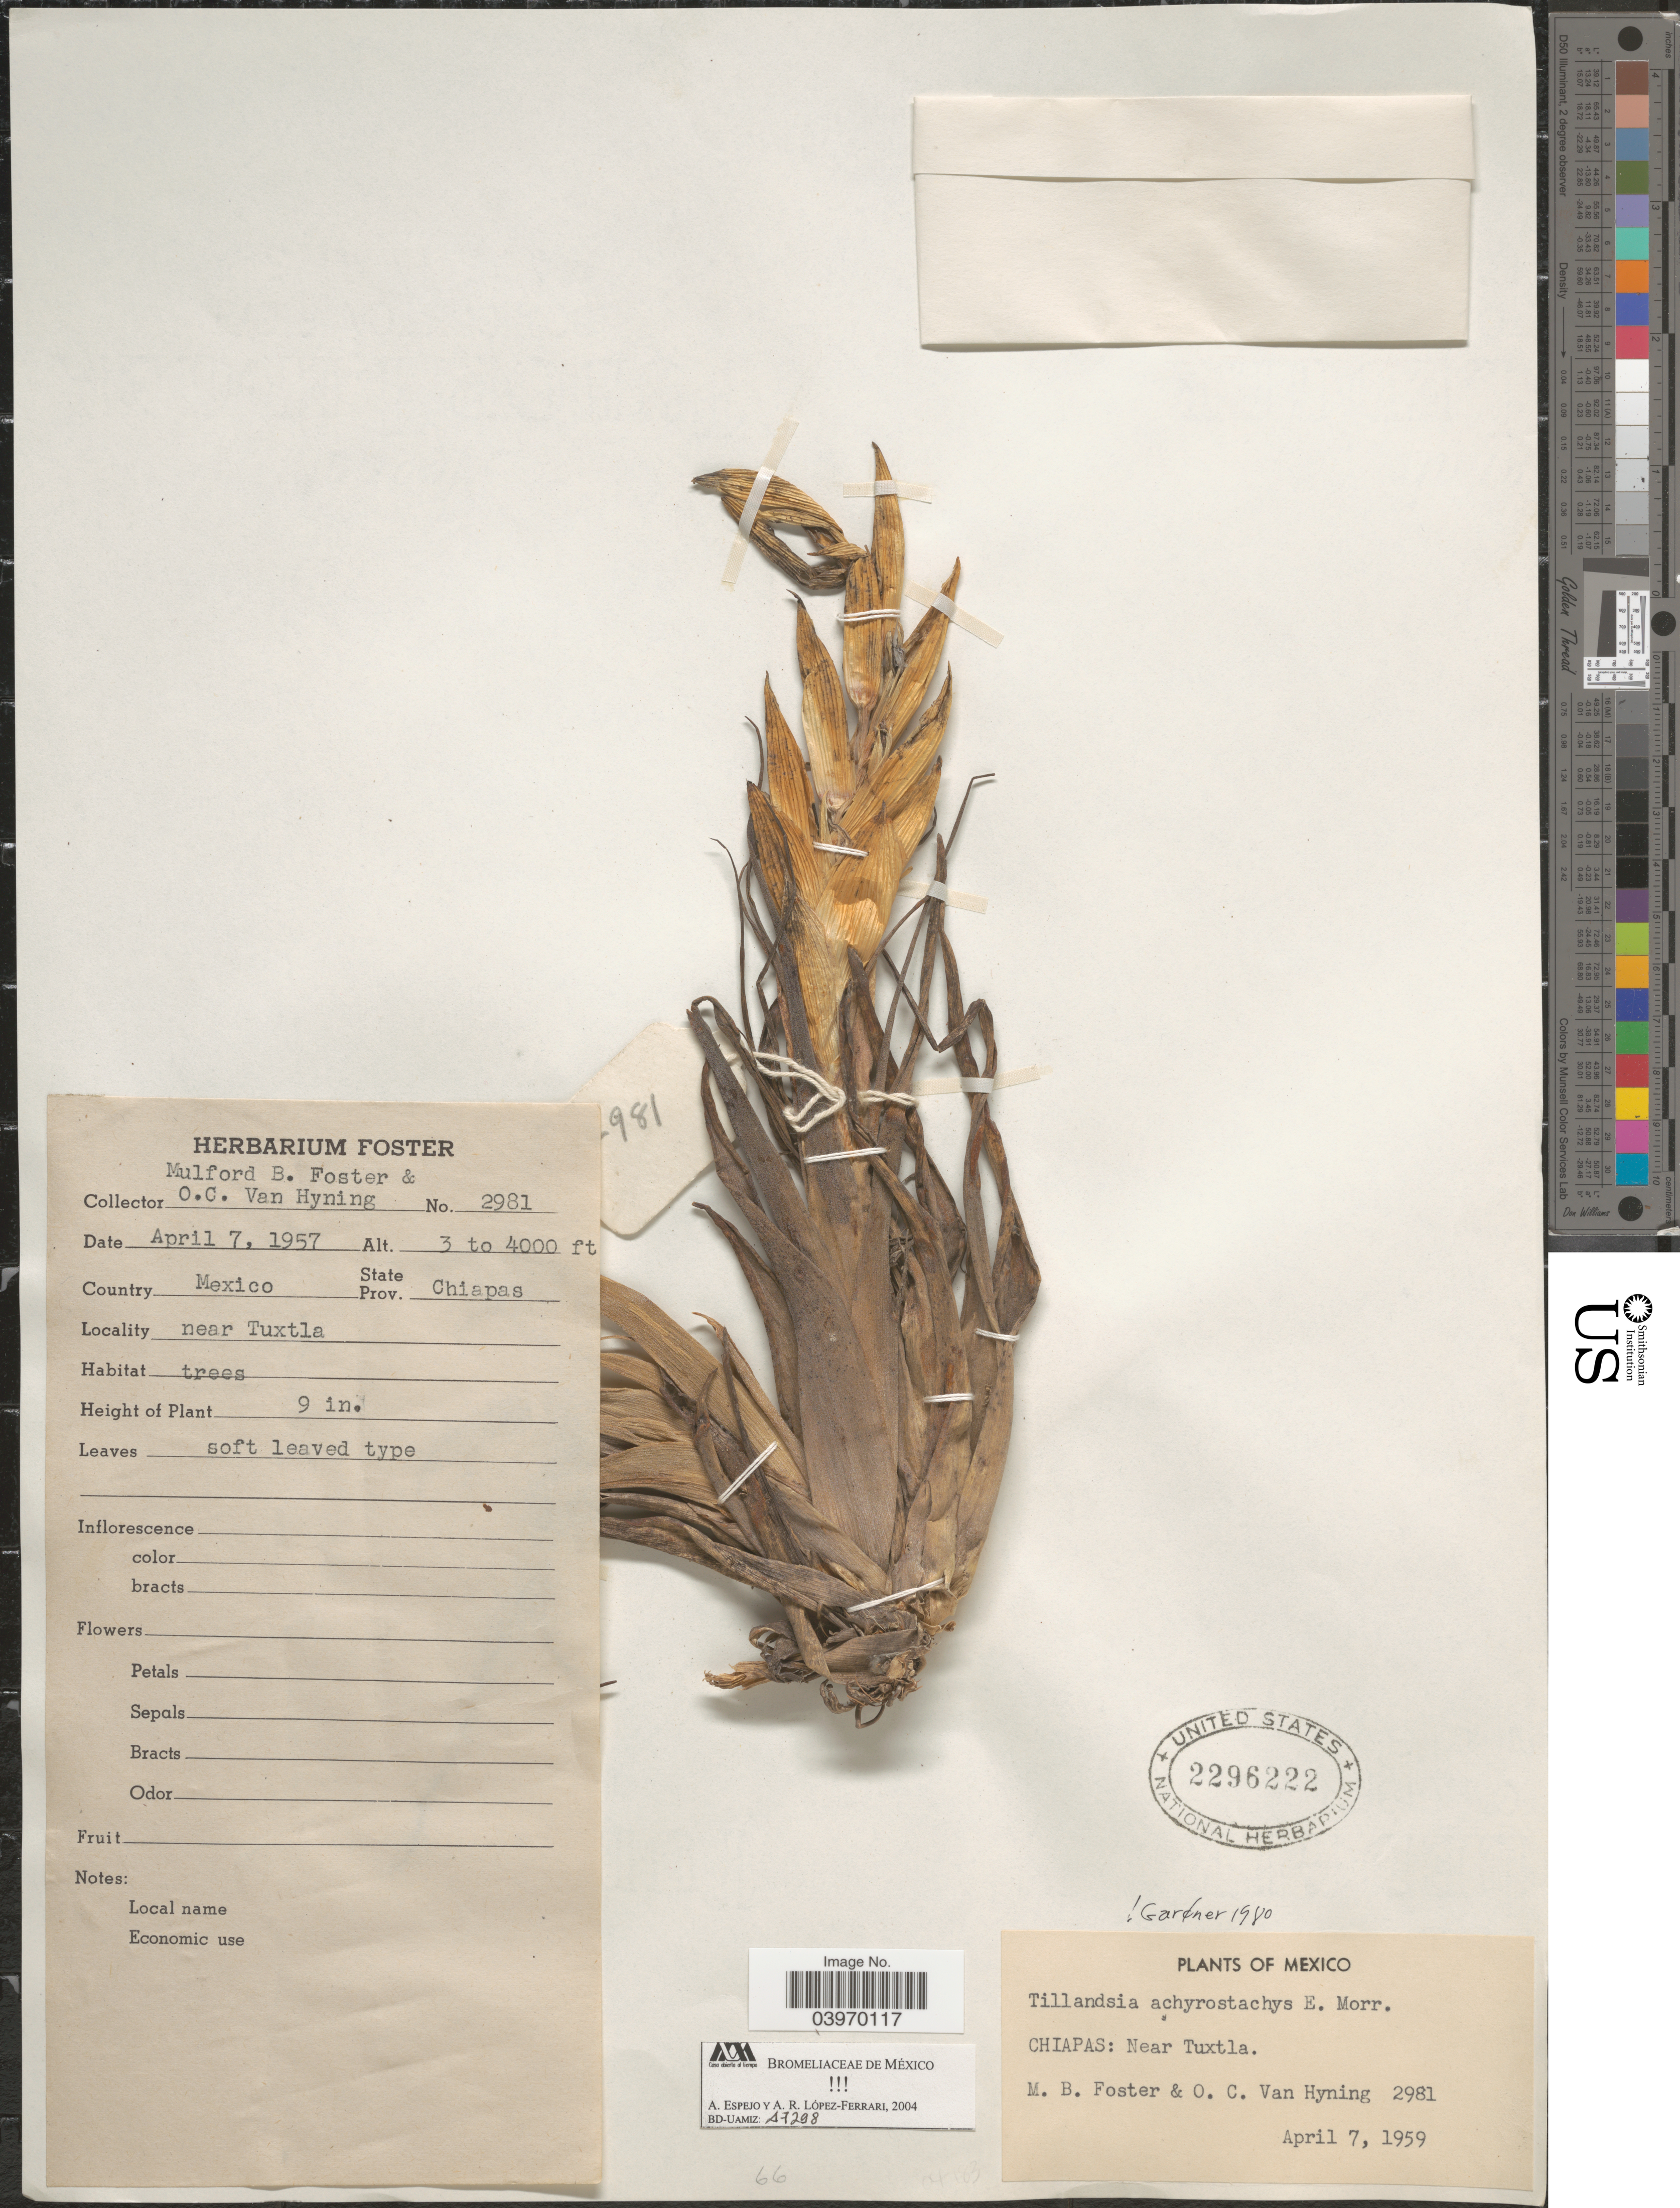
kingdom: Plantae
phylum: Tracheophyta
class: Liliopsida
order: Poales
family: Bromeliaceae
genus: Tillandsia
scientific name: Tillandsia achyrostachys var. stenolepis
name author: L.B. Sm.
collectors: M. B. Foster & O. Van Hyning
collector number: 2981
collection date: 1959-04-07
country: Mexico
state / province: Chiapas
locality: Near tuxtla.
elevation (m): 914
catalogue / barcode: US 2296222